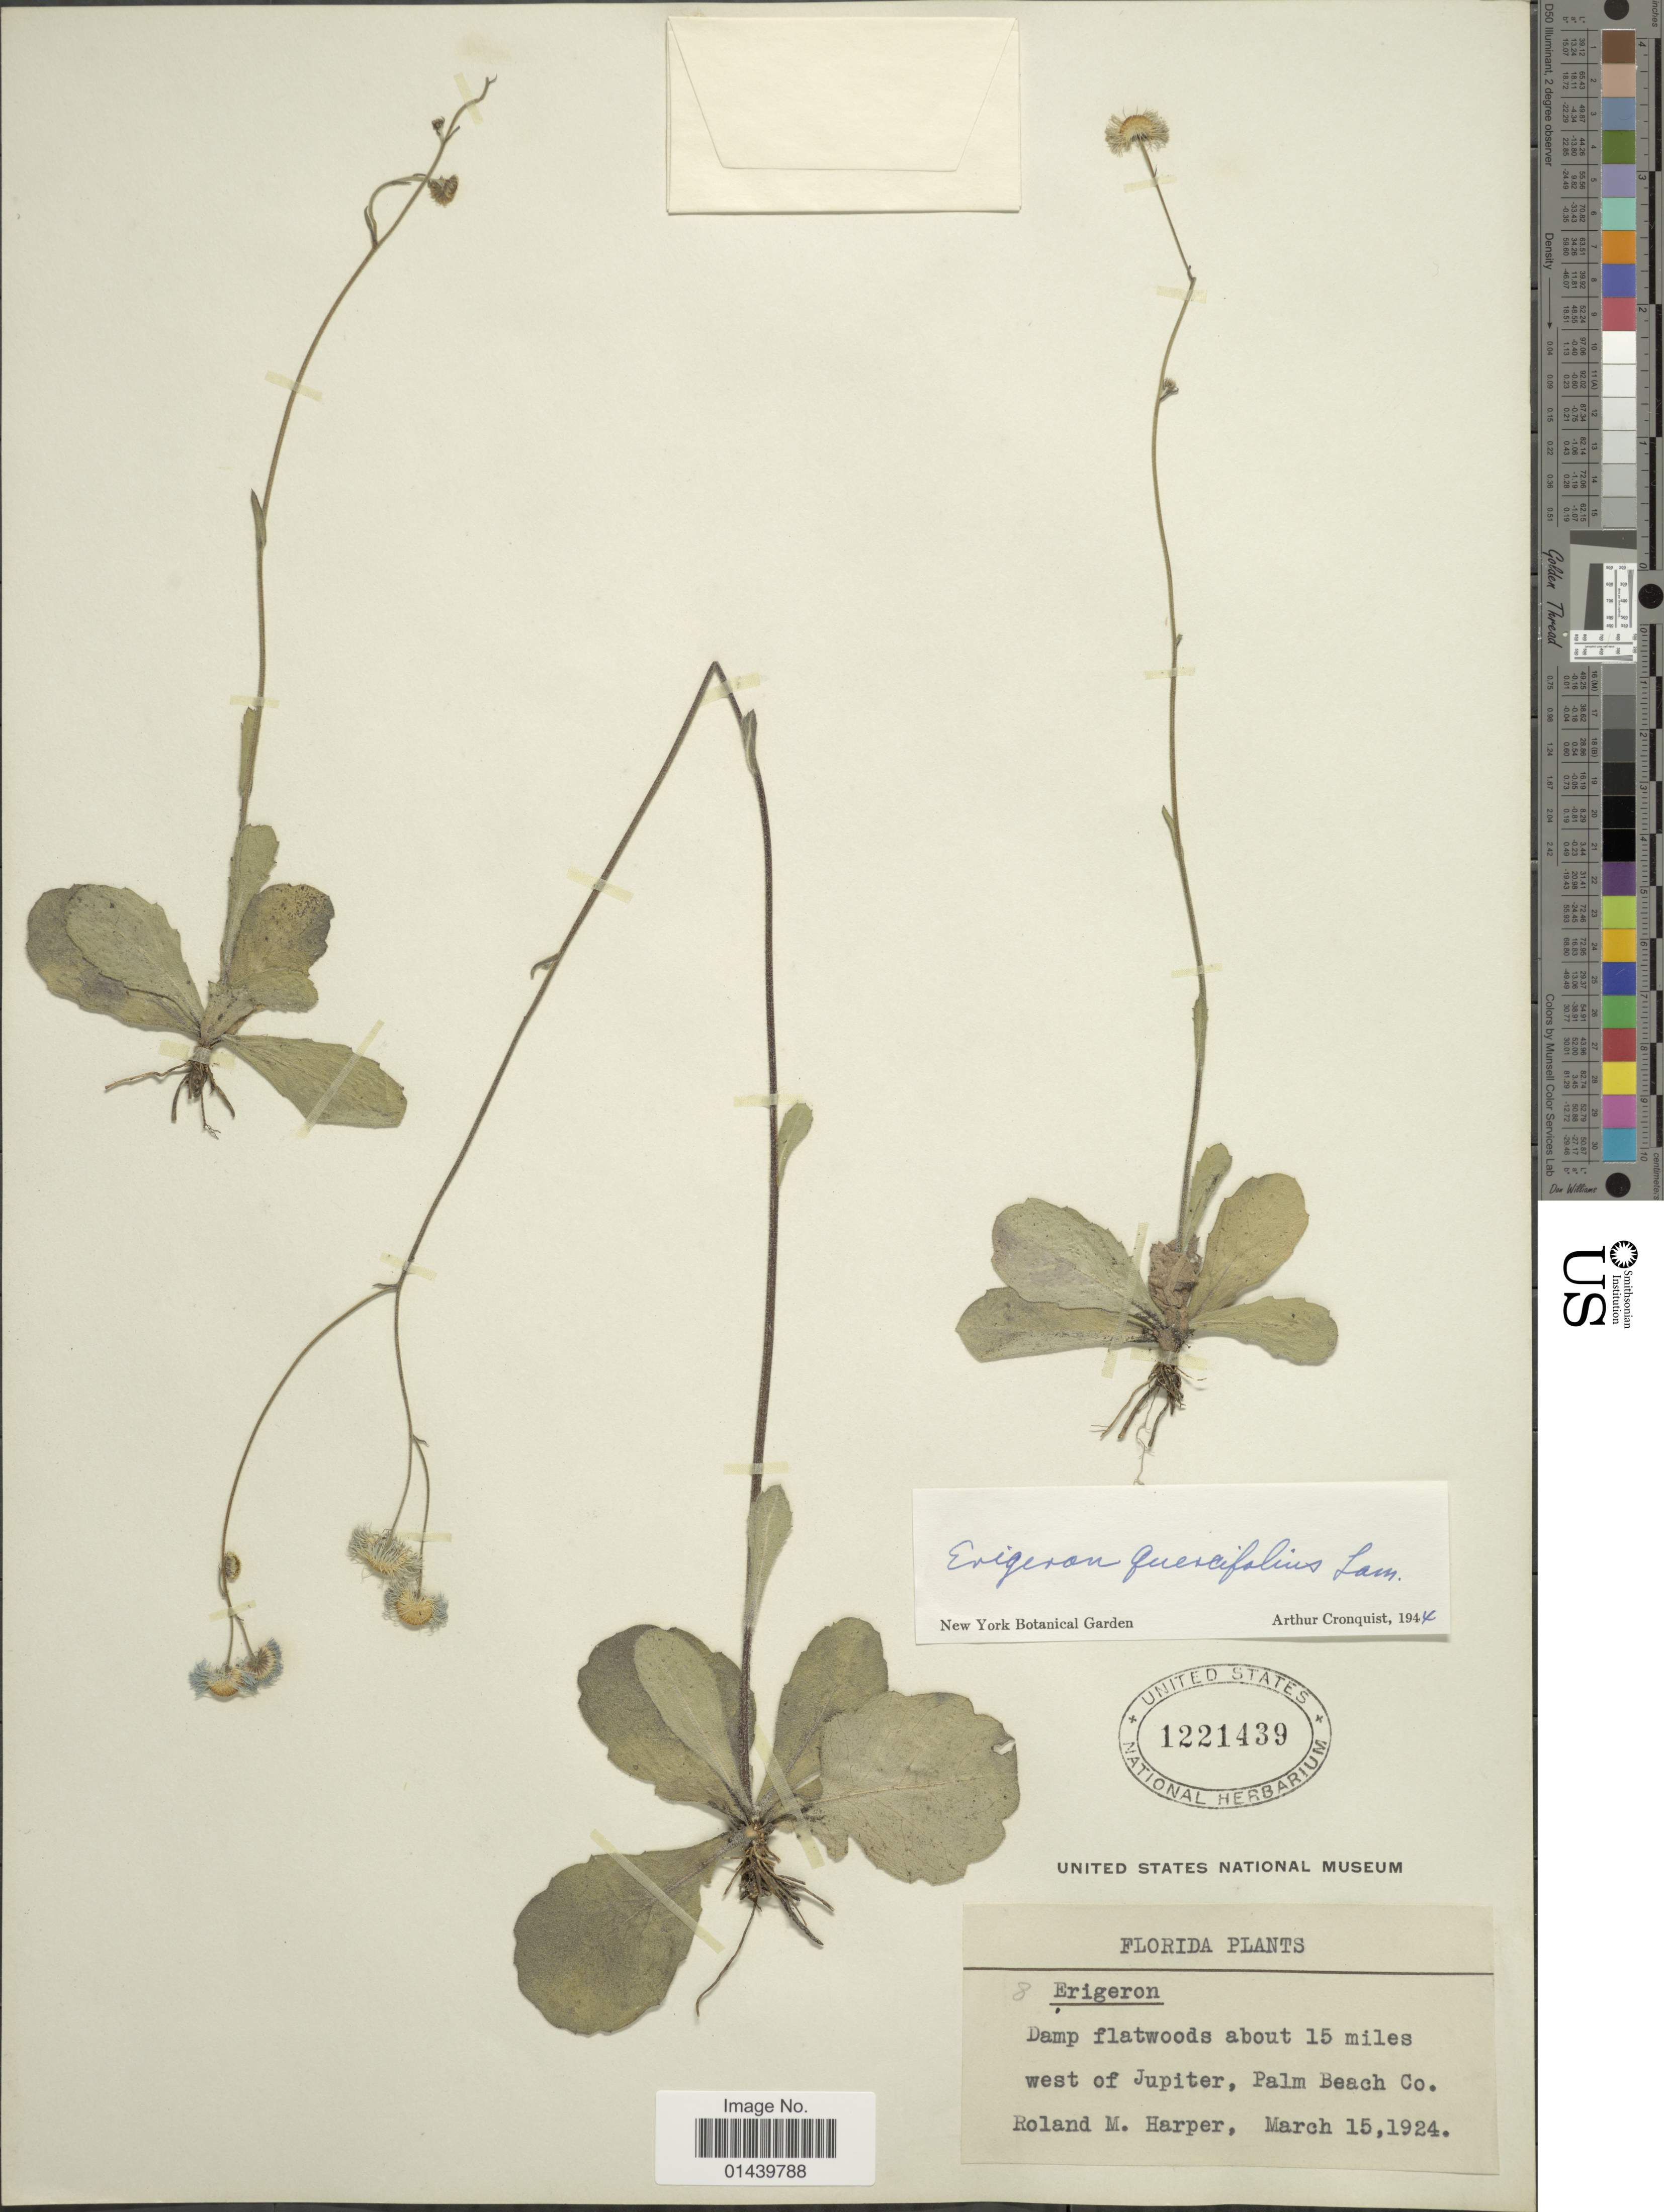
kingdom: Plantae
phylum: Tracheophyta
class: Magnoliopsida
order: Asterales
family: Asteraceae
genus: Erigeron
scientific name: Erigeron quercifolius Lam.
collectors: R. M. Harper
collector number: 8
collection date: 1924-03-15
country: United States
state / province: Florida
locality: Damp flatwoods about 15 miles west of Jupiterm Palm Beach Co.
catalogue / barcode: US 1221439